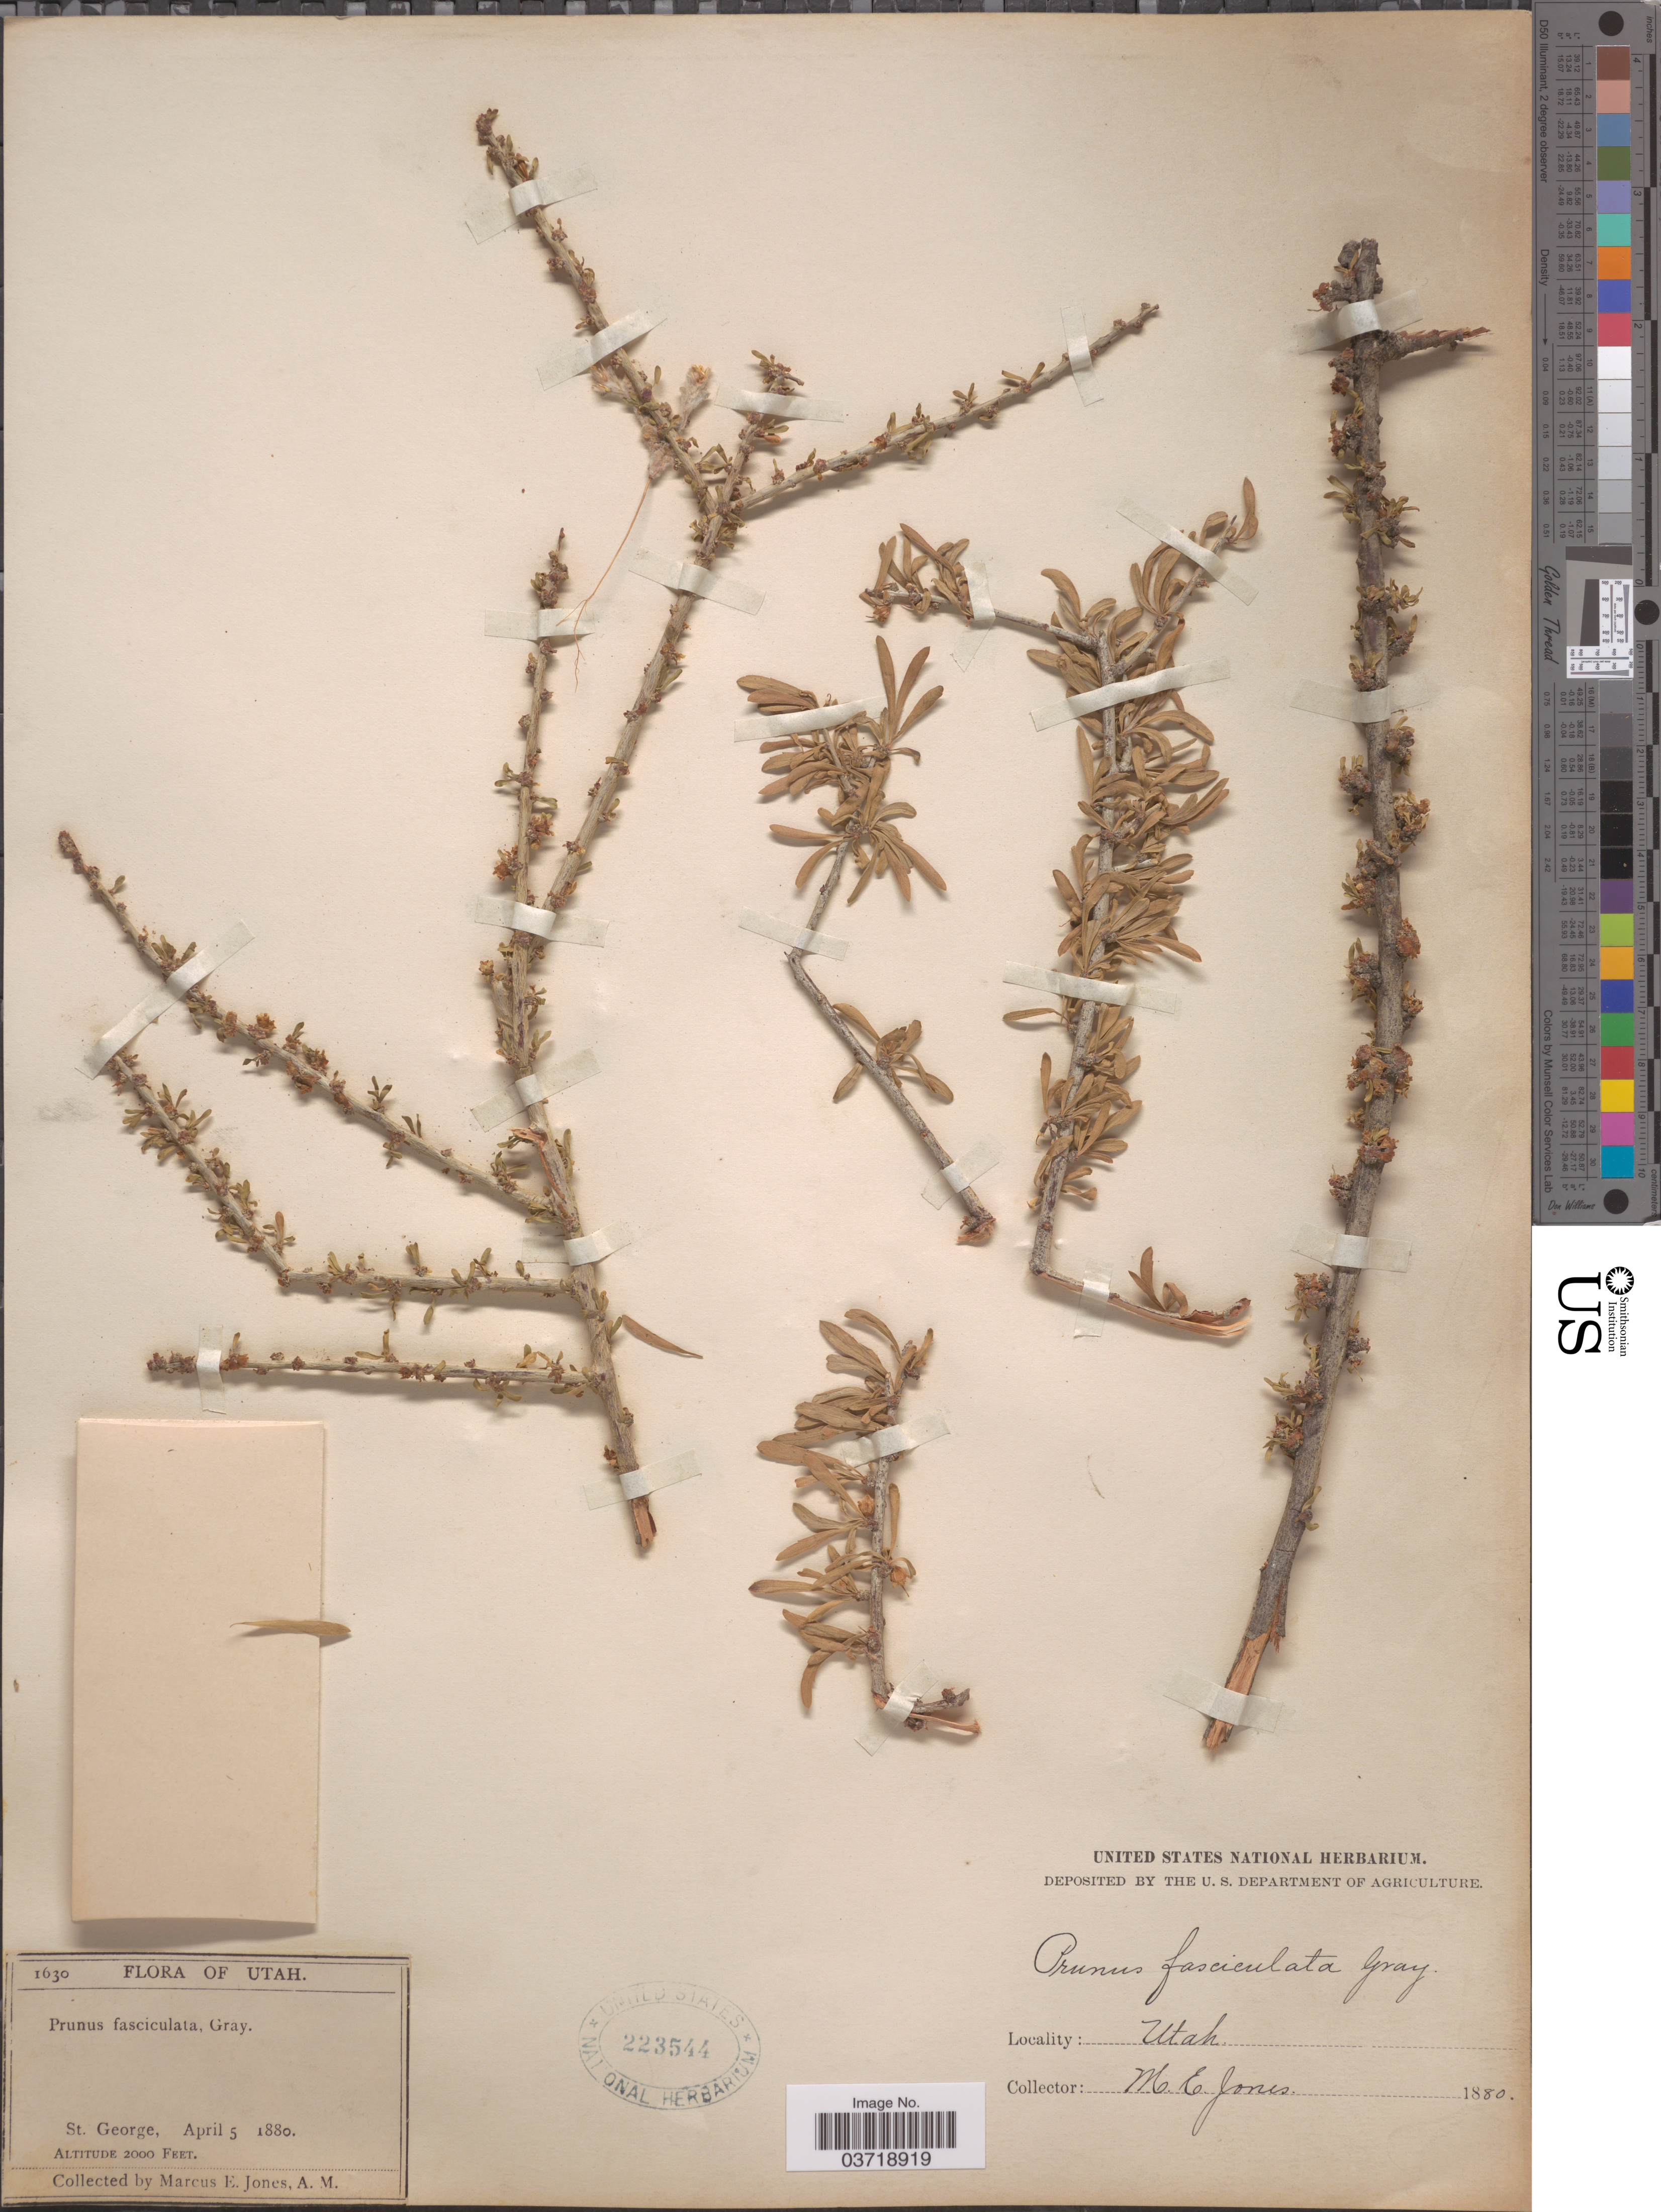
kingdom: Plantae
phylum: Tracheophyta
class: Magnoliopsida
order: Rosales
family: Rosaceae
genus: Prunus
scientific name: Prunus fasciculata var. fasciculata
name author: (Torr.) A. Gray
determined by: Strong, Mark T., (BOT), Smithsonian Institution - National Museum of Natural History (UNITED STATES)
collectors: M. E. Jones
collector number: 1630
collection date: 1880-04-05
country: United States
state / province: Utah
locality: St. George.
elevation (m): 610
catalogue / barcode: US 223544